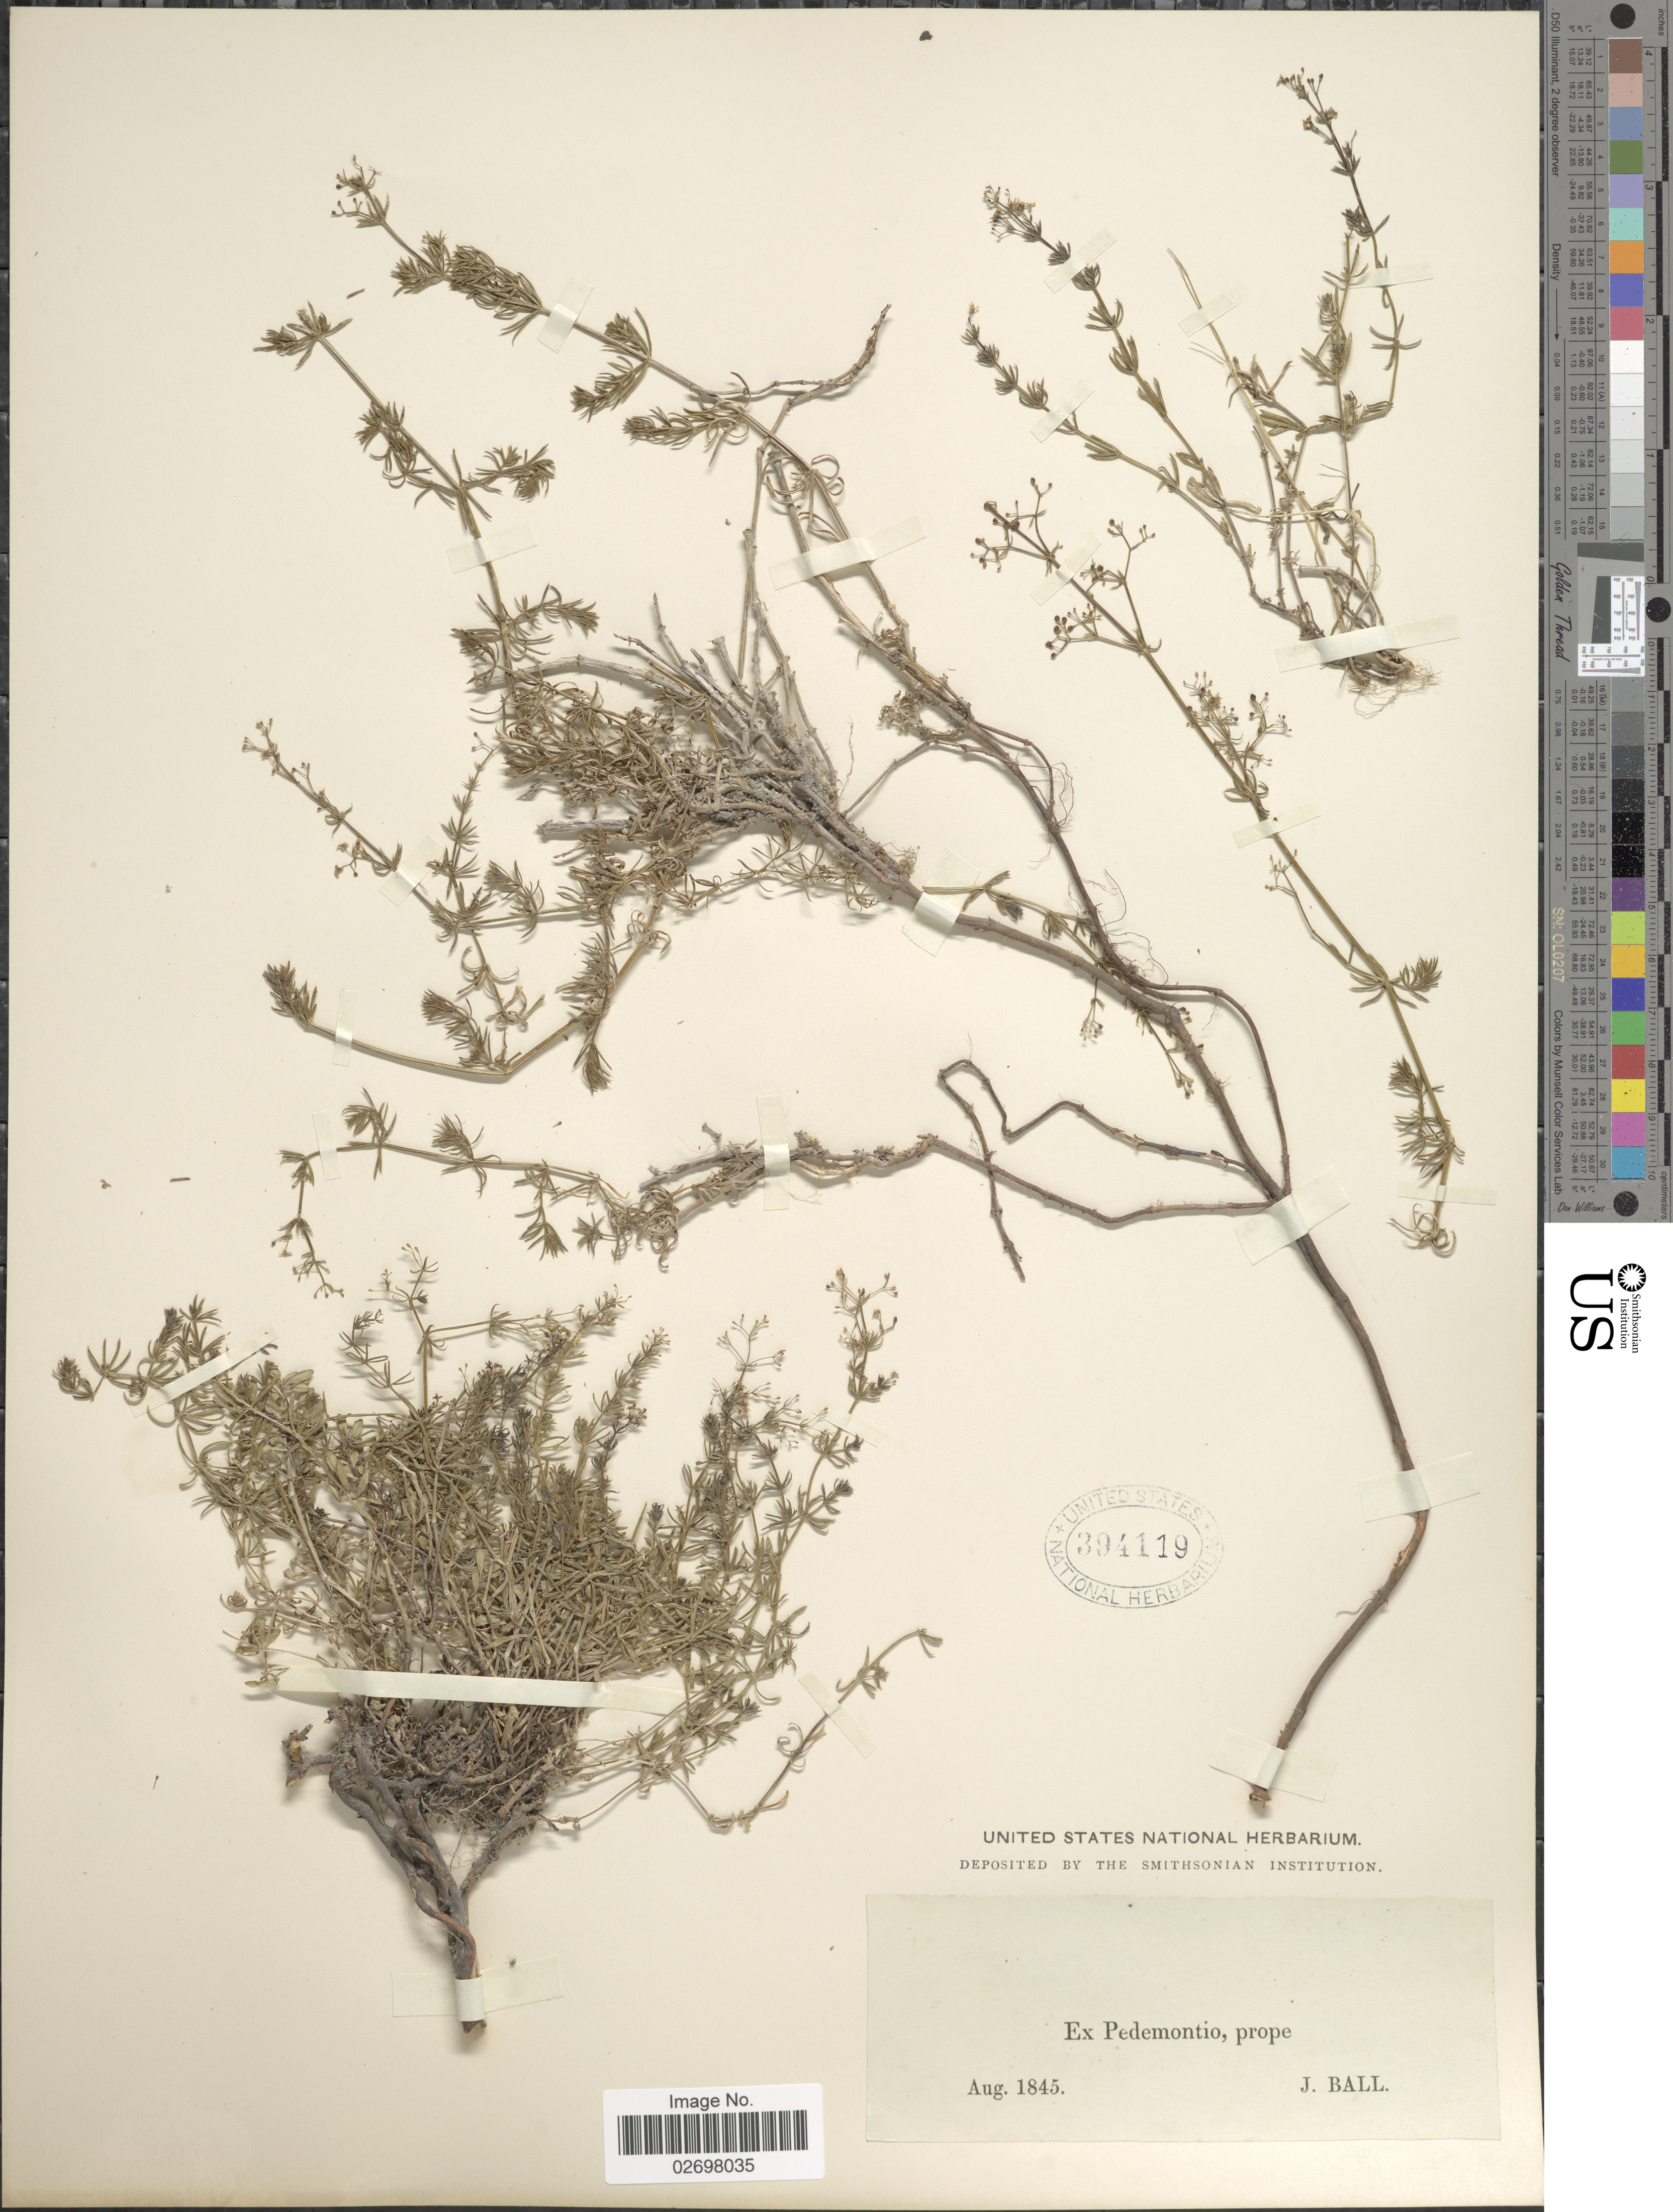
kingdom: Plantae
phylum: Tracheophyta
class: Magnoliopsida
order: Gentianales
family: Rubiaceae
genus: Galium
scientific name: Galium sp.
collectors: J. Ball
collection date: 1845-08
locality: Ex Pedemontio, prope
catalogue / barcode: US 394119